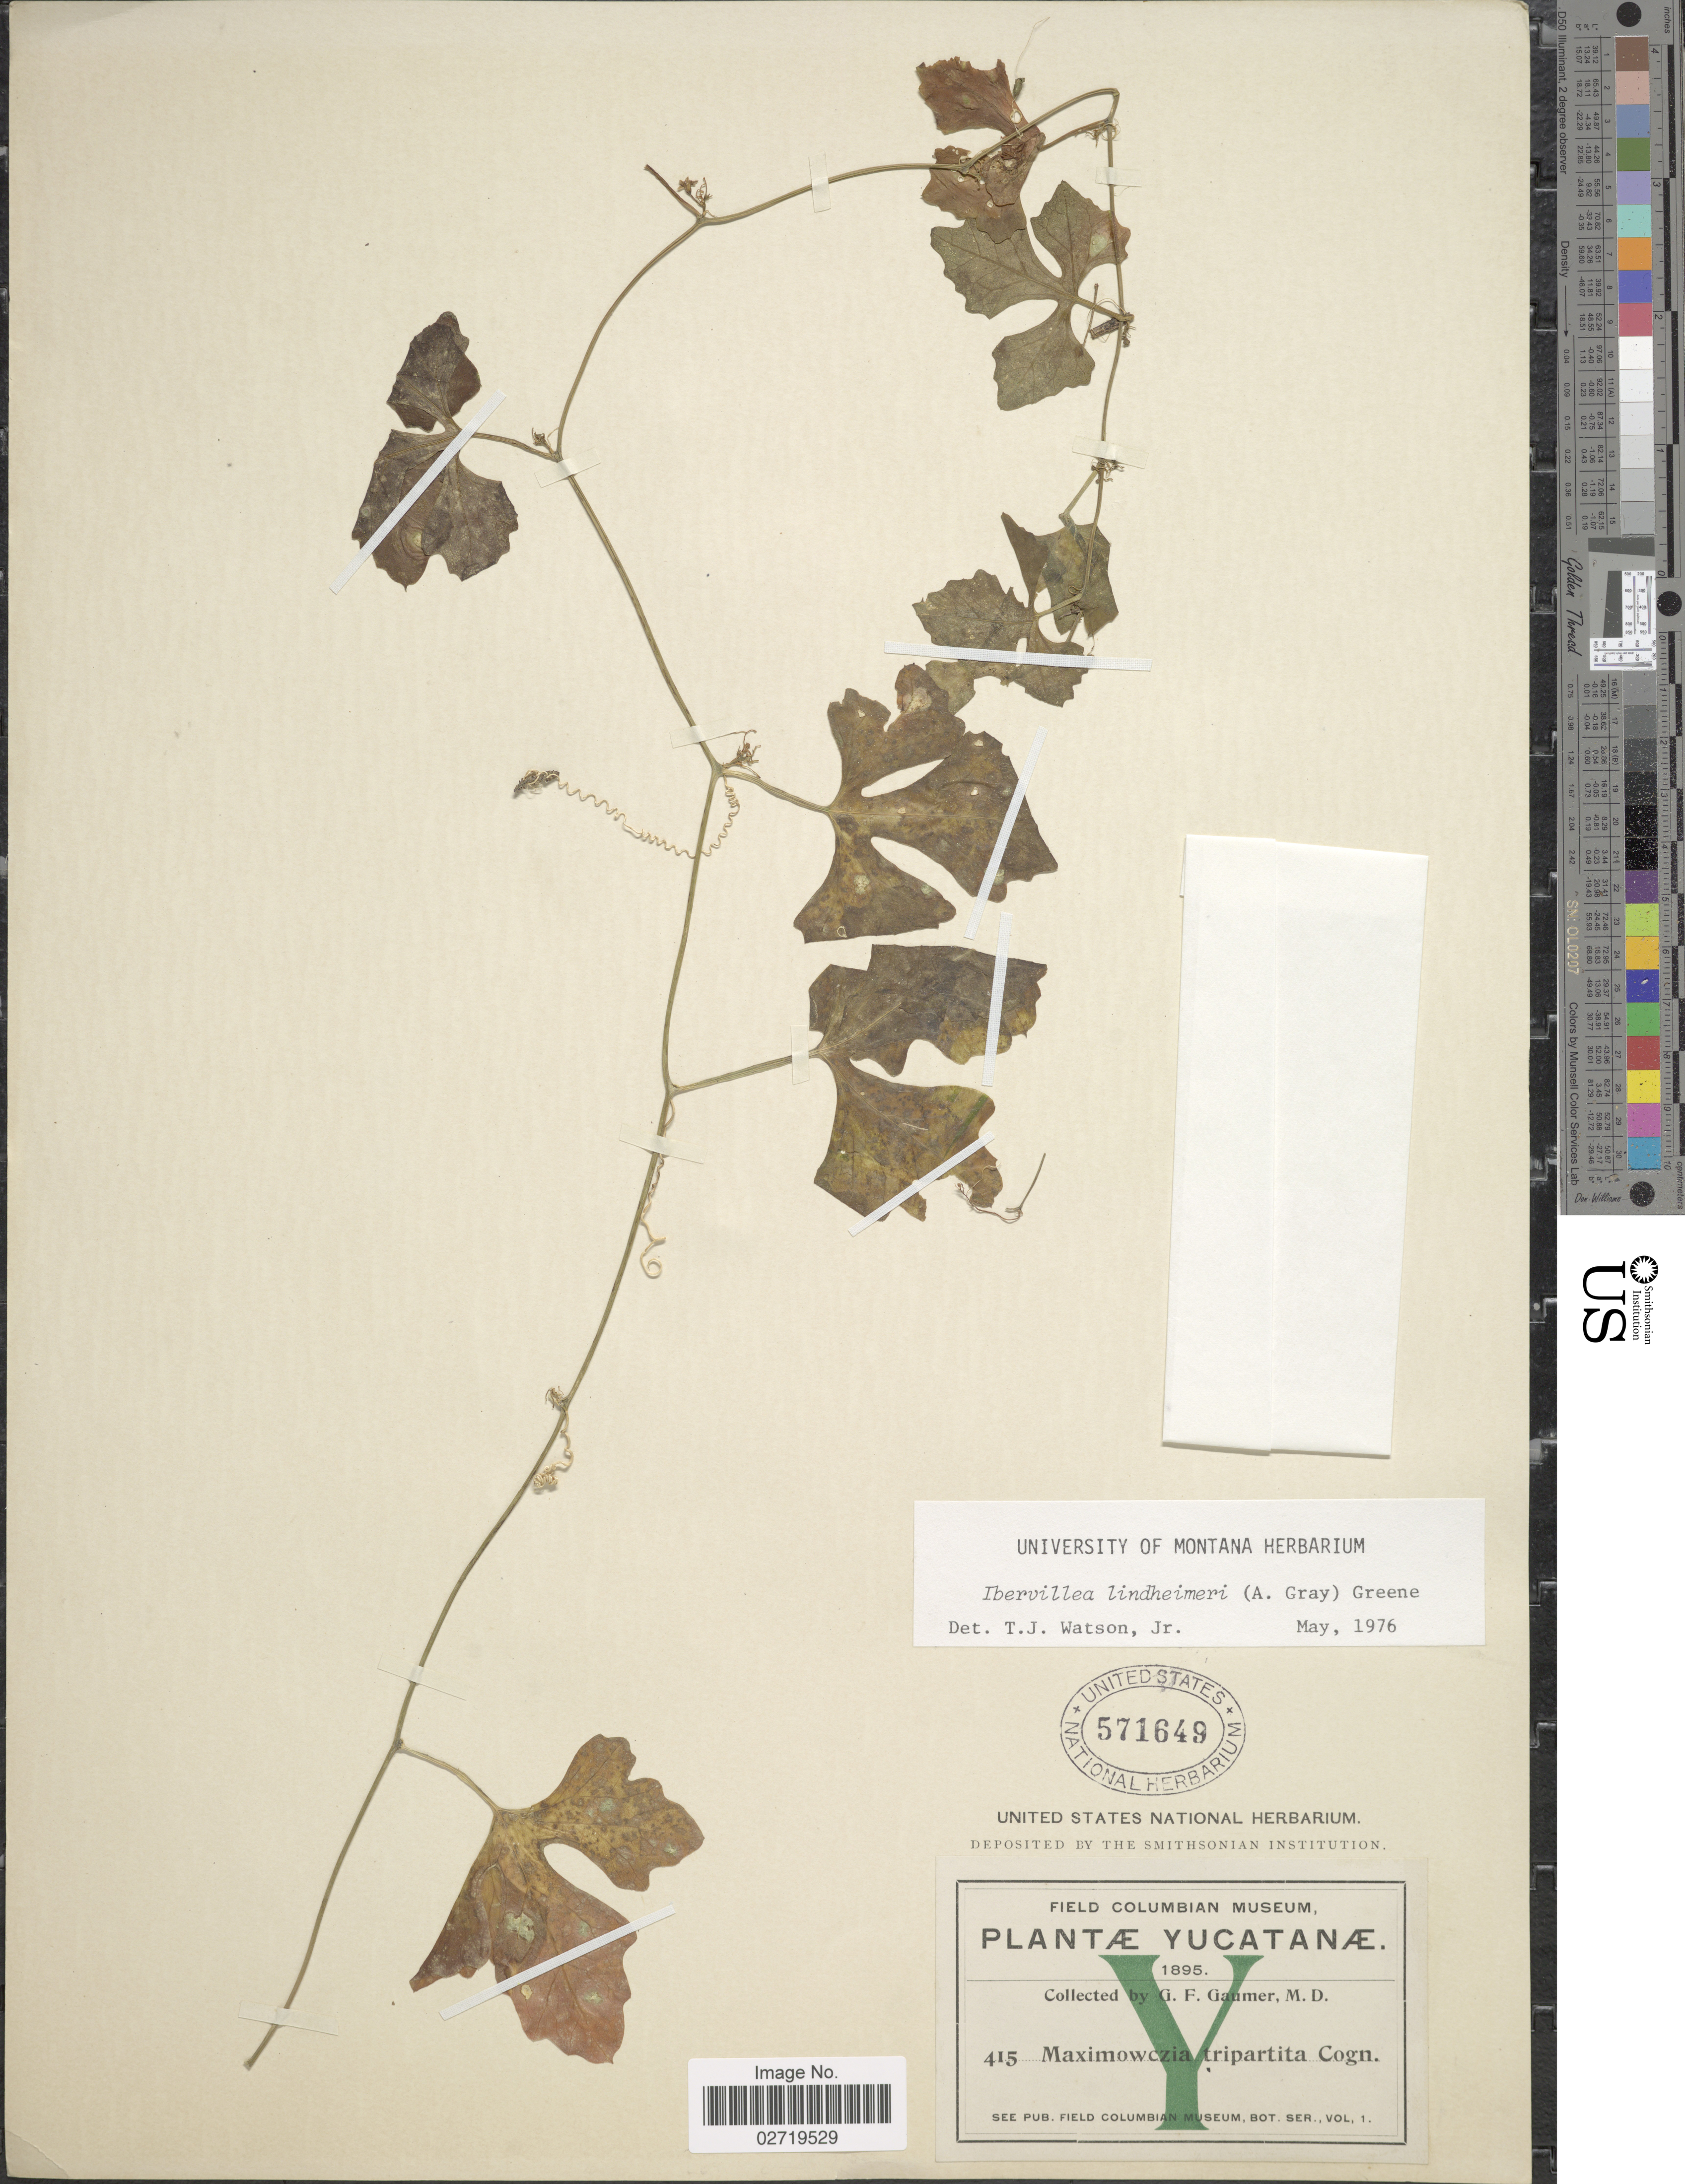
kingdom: Plantae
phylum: Tracheophyta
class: Magnoliopsida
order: Cucurbitales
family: Cucurbitaceae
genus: Ibervillea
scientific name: Ibervillea lindheimeri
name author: (A. Gray) Greene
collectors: G. F. Gaumer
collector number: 415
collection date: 1895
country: Mexico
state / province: Yucatán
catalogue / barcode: US 571649